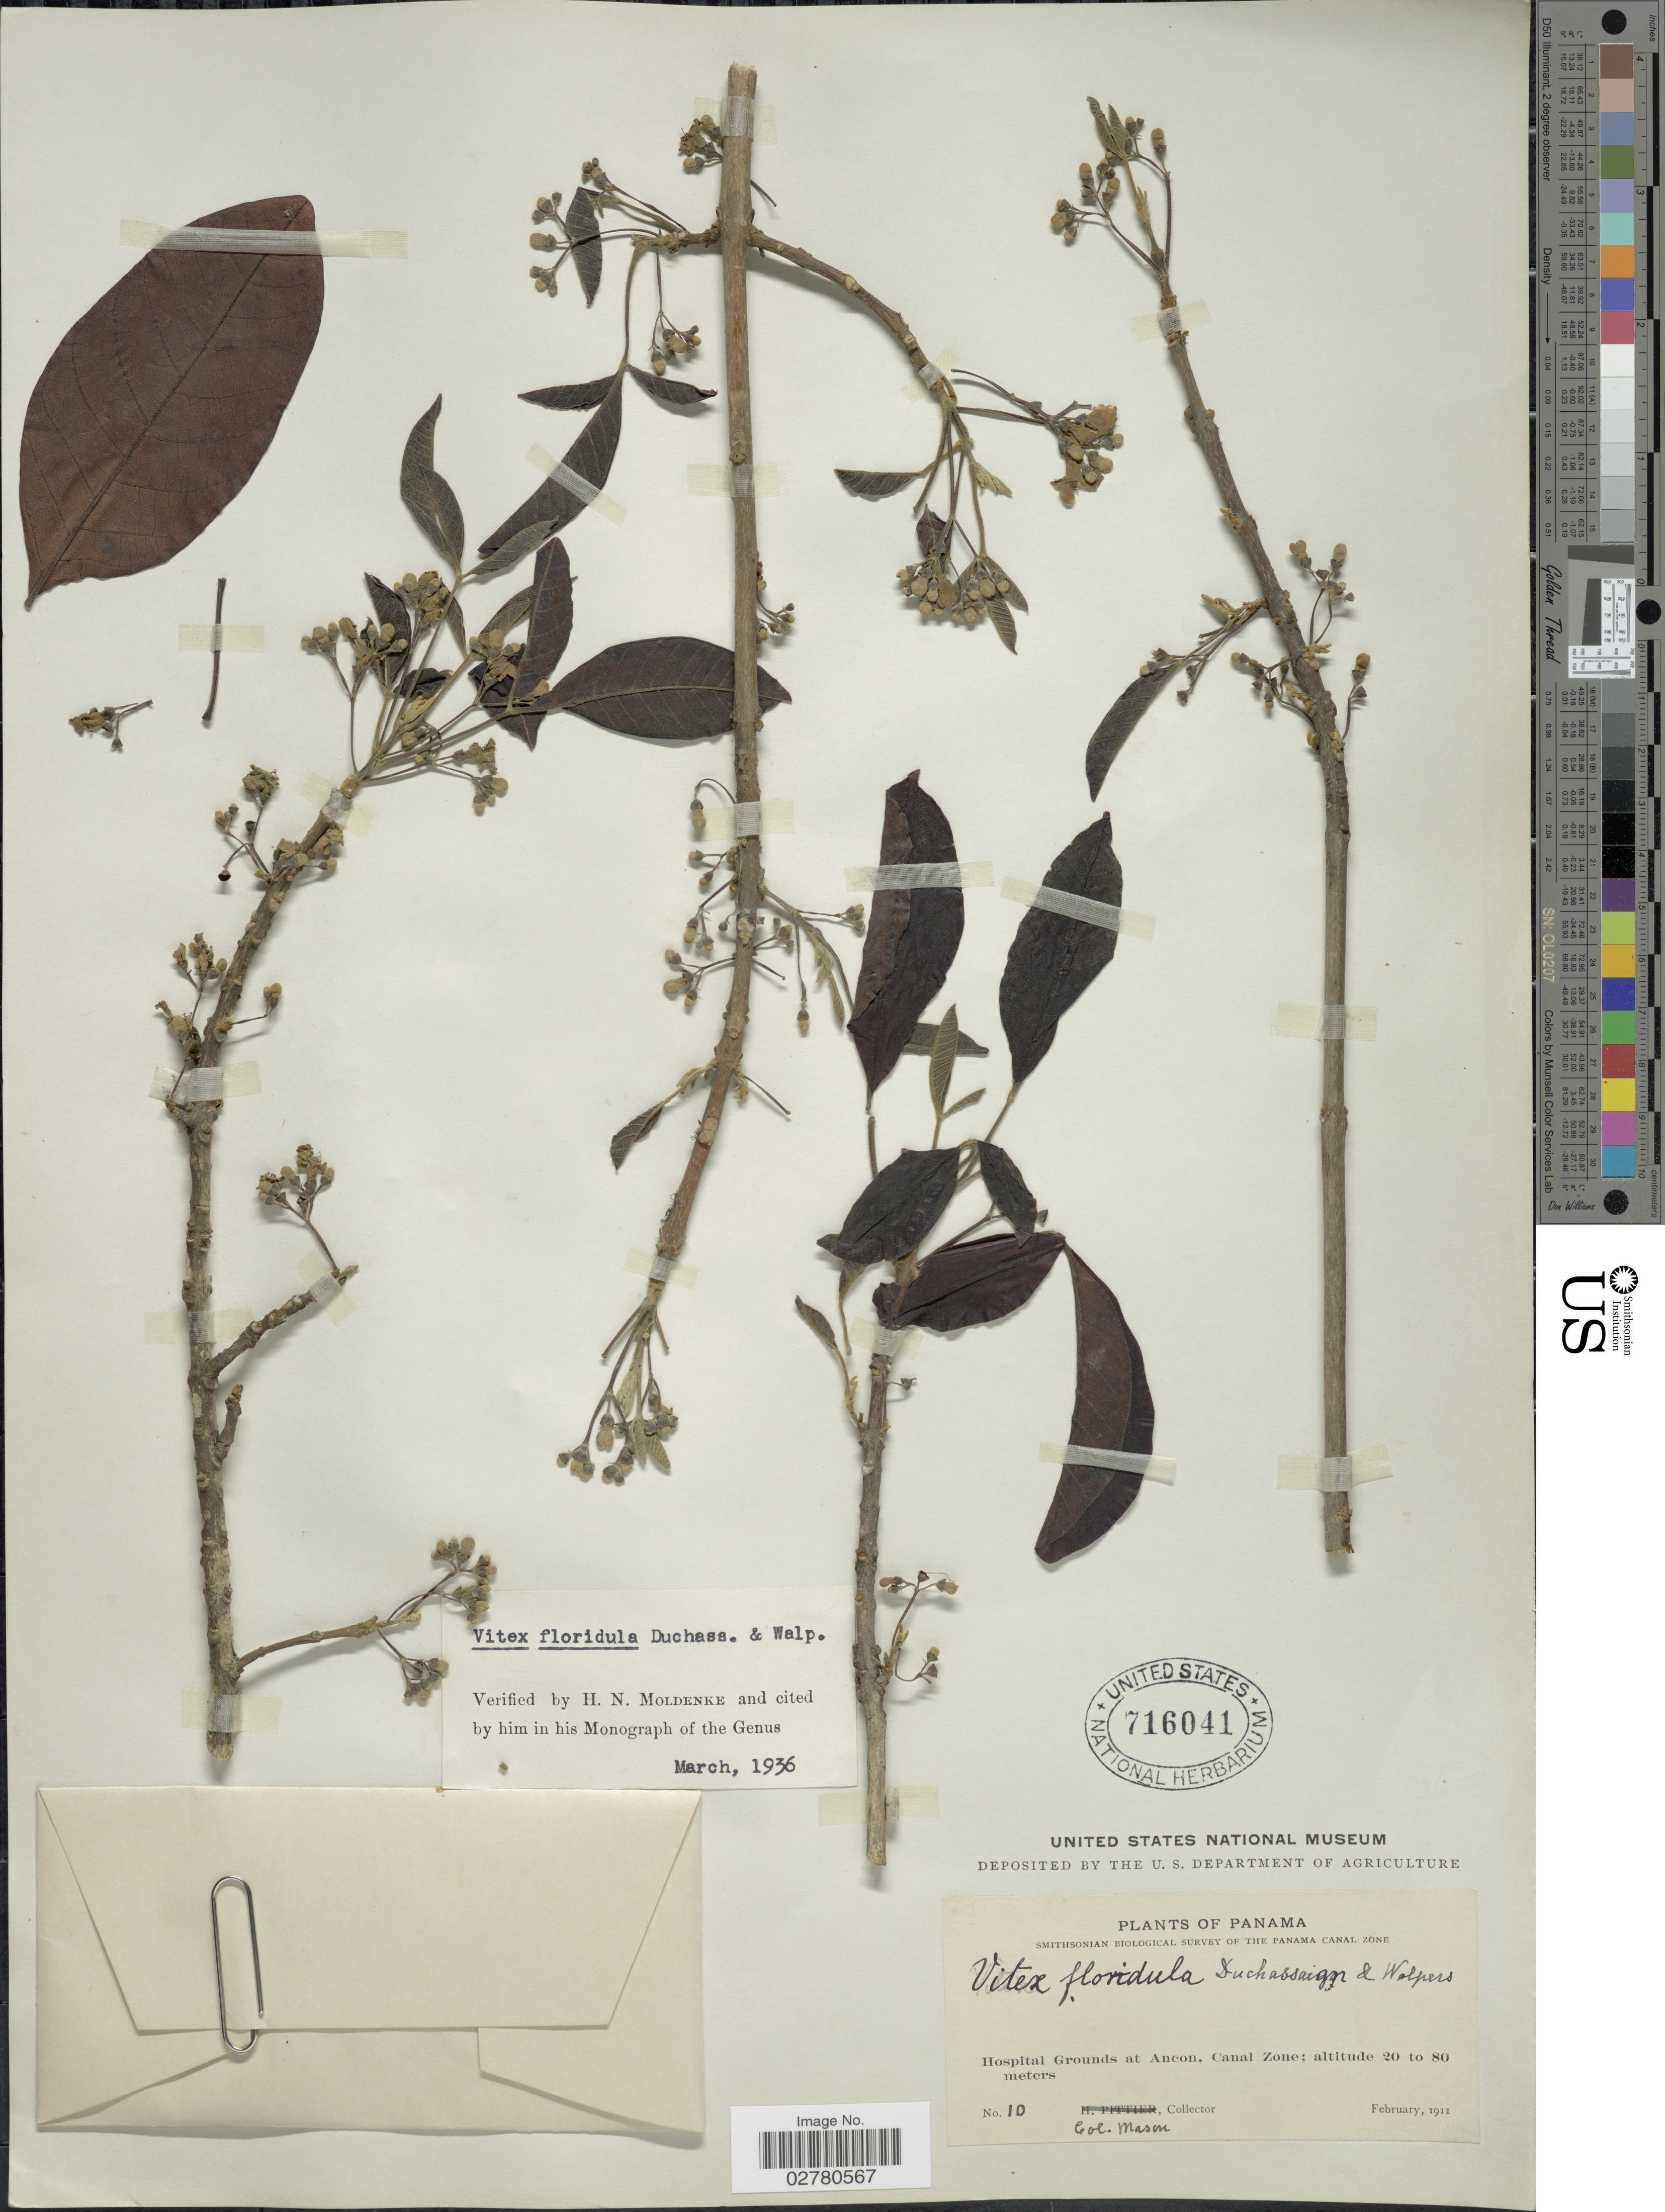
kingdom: Plantae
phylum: Tracheophyta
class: Magnoliopsida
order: Lamiales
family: Lamiaceae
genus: Vitex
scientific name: Vitex floridula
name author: Duchass. & Walp.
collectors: Mason, --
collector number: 10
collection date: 1911-02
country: Panama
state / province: Colón / Panamá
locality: Hospital Grounds at Ancon, Canal Zone.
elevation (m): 20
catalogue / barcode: US 716041